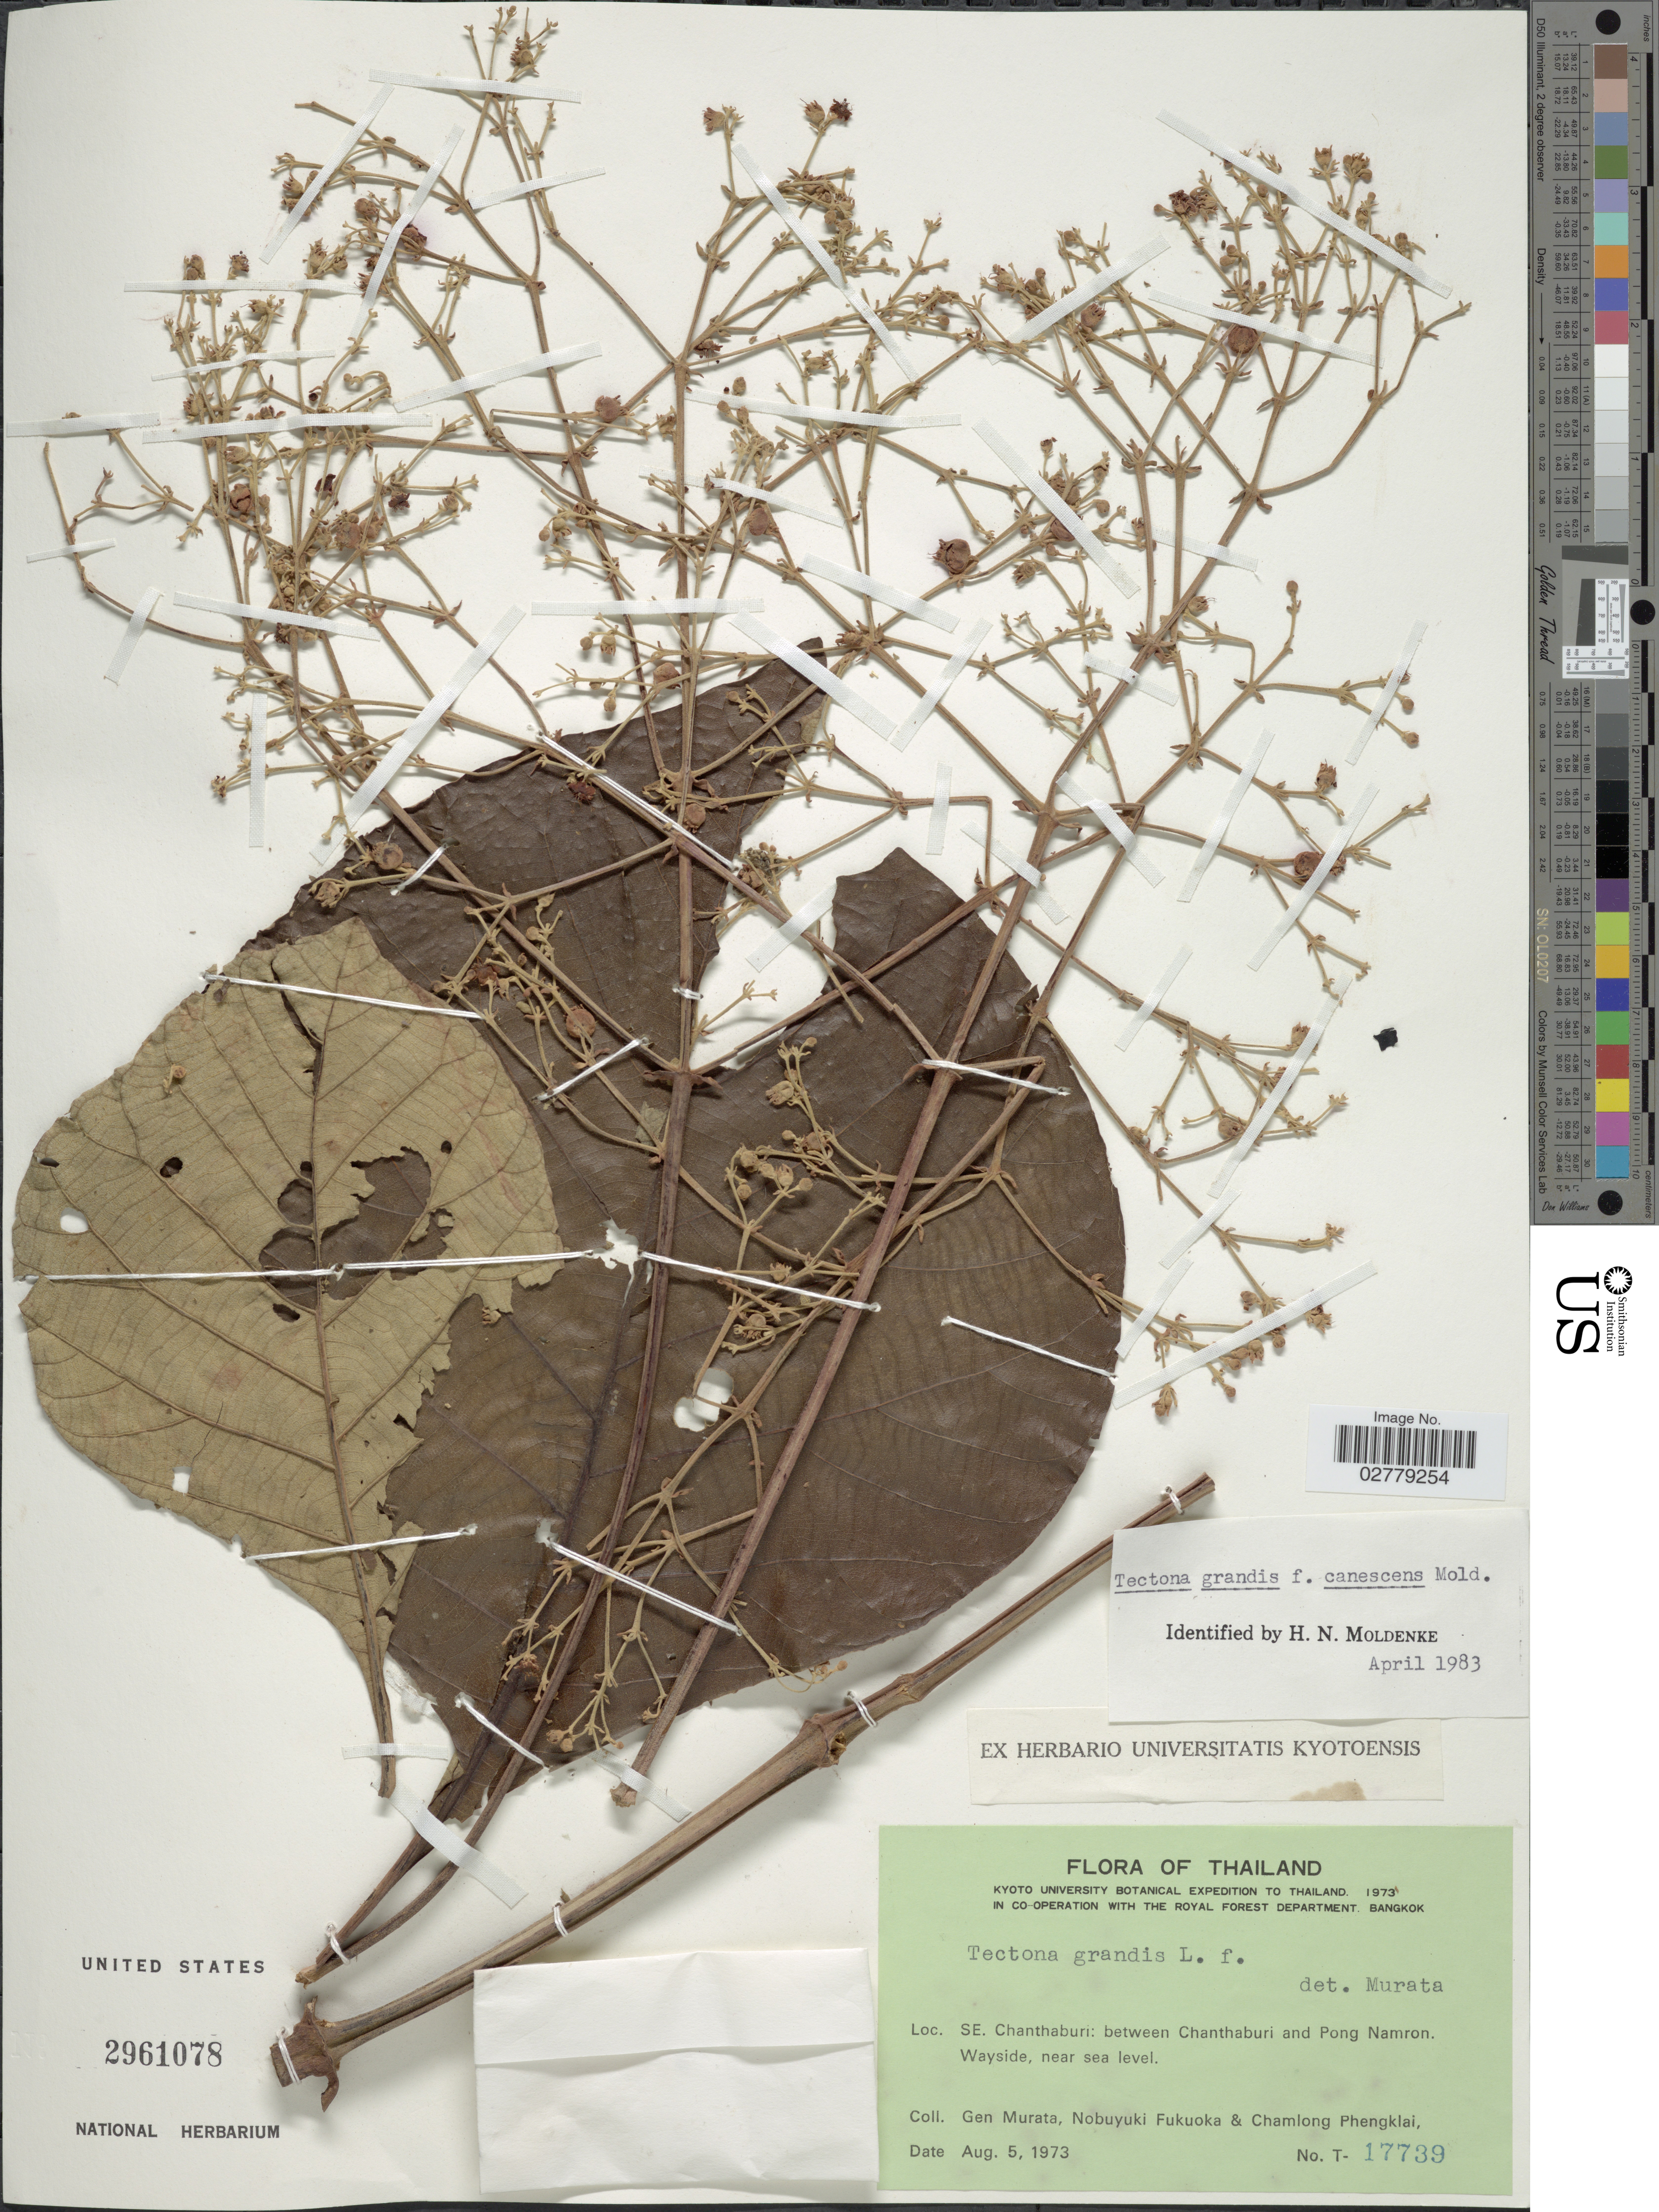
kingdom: Plantae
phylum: Tracheophyta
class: Magnoliopsida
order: Lamiales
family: Lamiaceae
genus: Tectona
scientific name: Tectona grandis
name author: L. f.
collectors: G. Murata, N. Fukuoka & C. Phengklai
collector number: T-17739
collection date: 1973-08-05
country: Thailand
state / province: Bangkok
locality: SE. Chanthaburi: between Chanthaburi and Pong Namron. Wayside.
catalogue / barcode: US 2961078